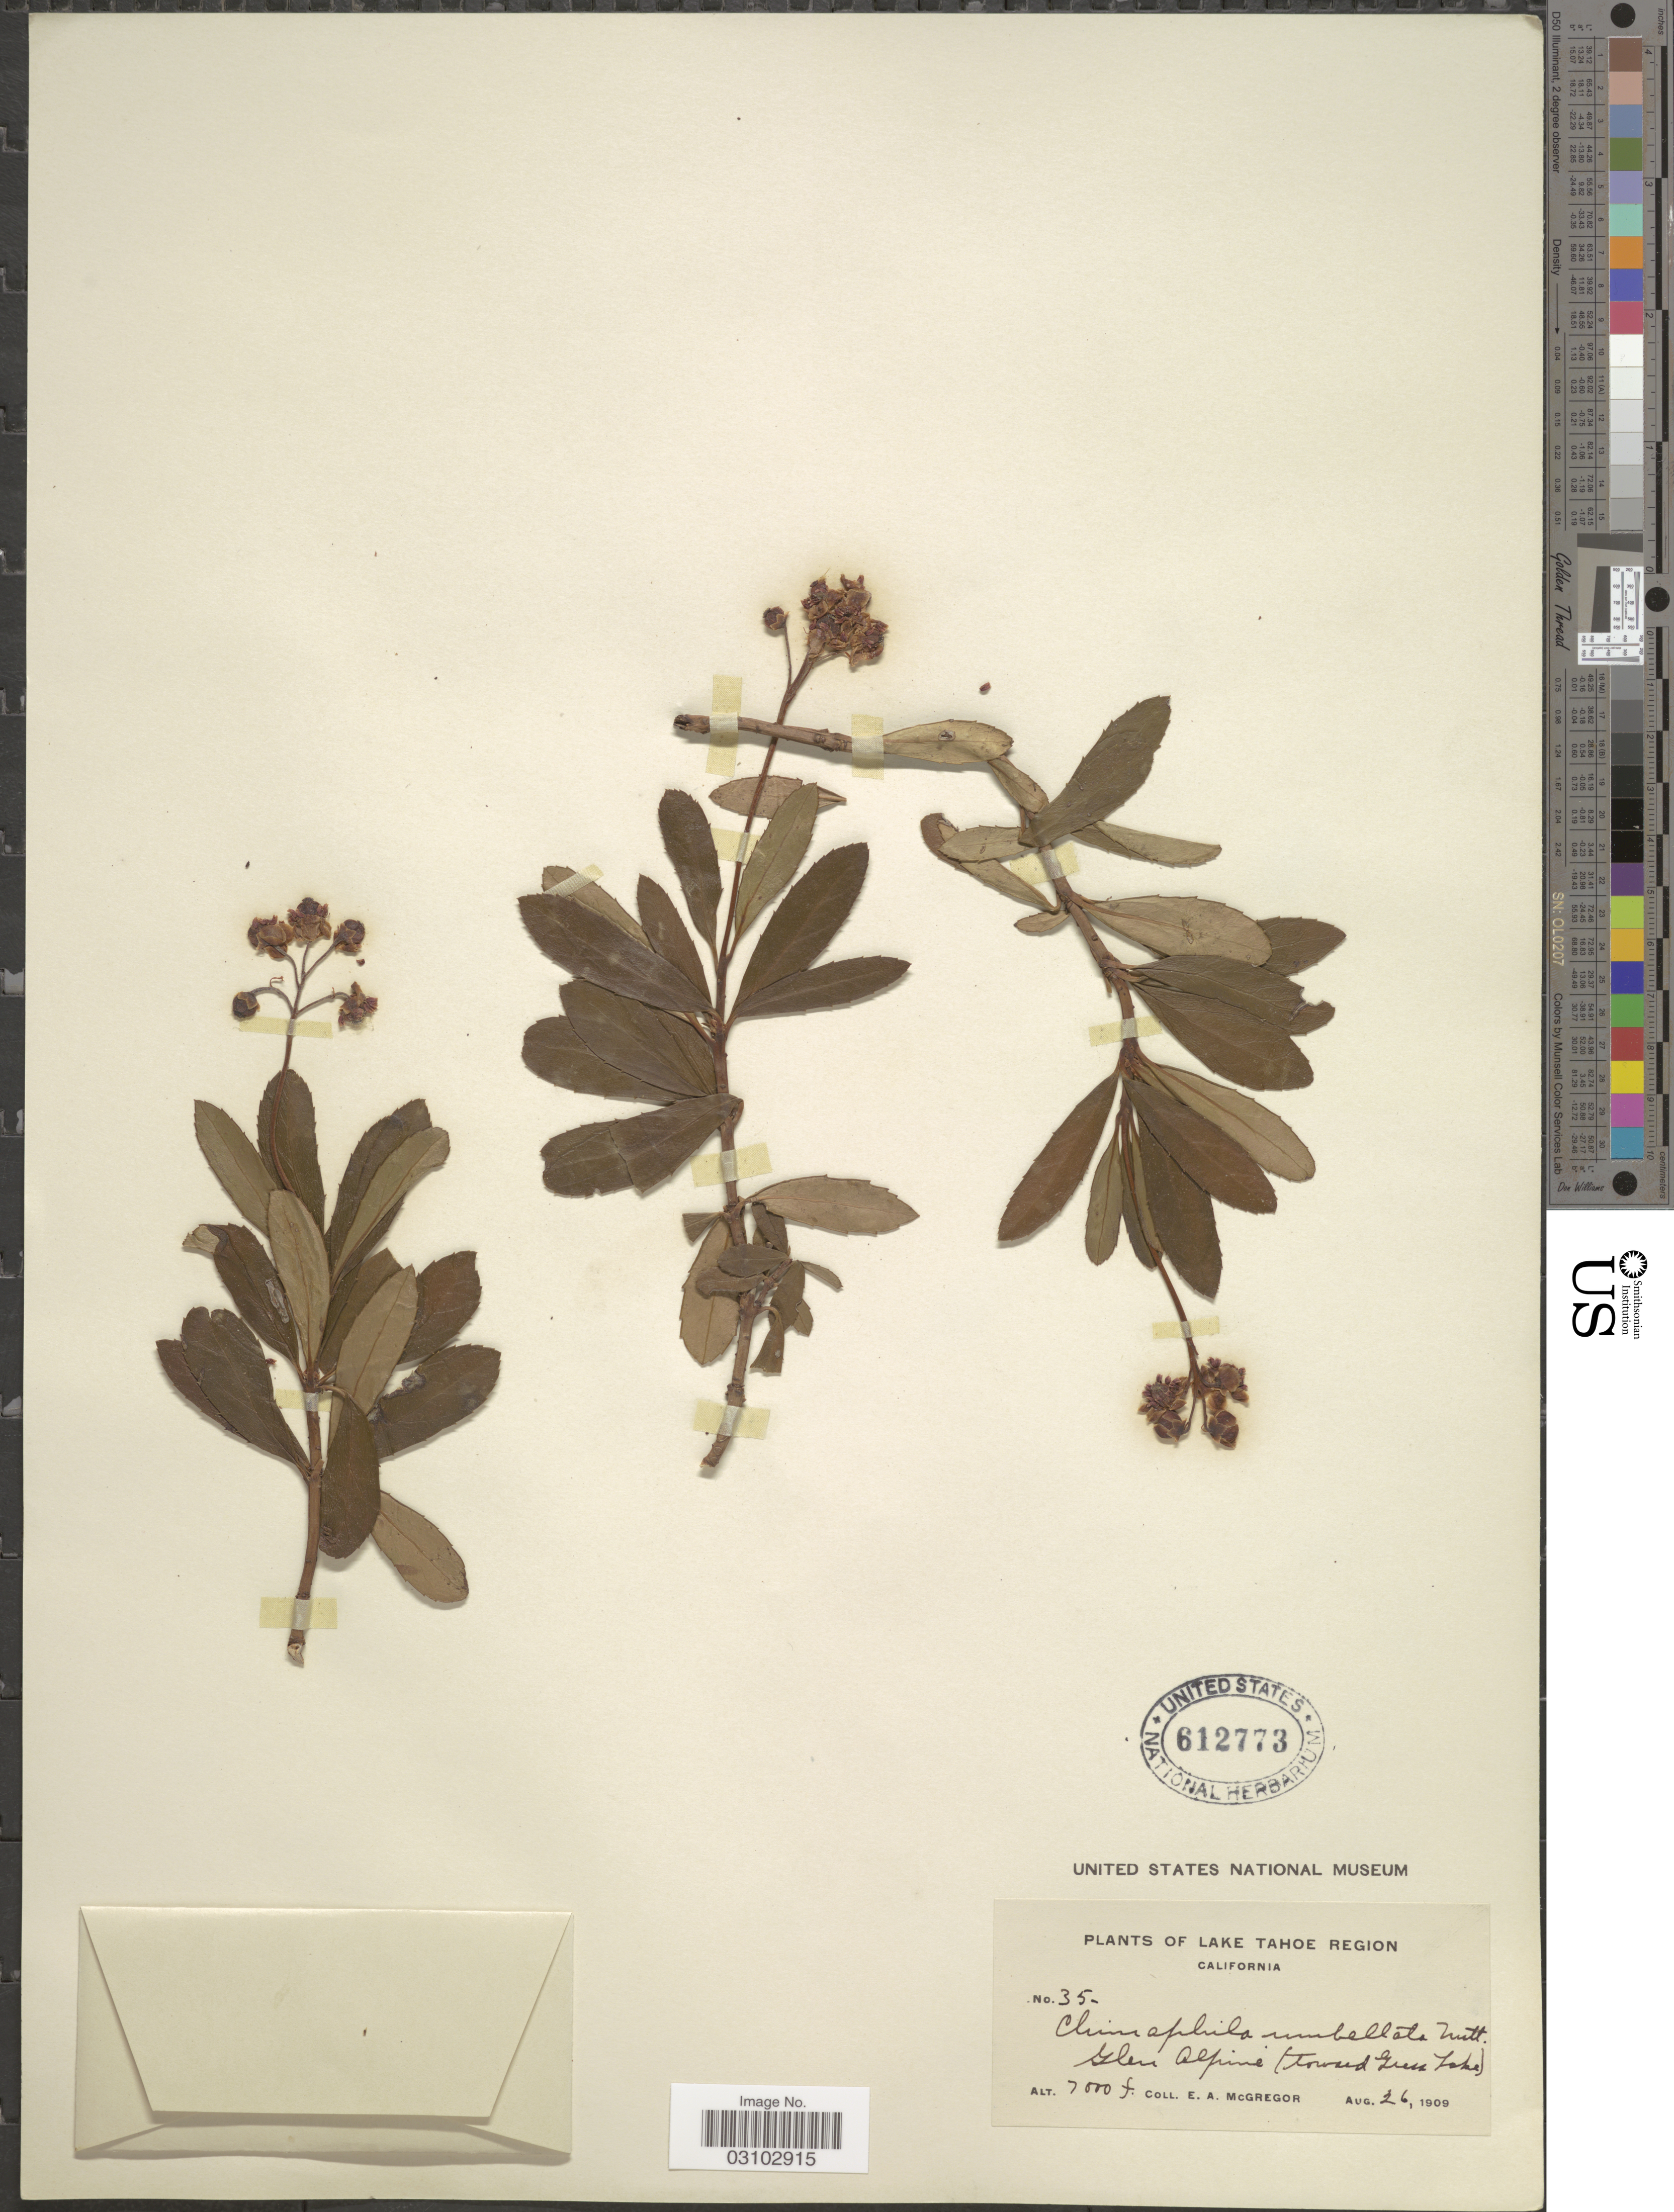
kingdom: Plantae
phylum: Tracheophyta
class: Magnoliopsida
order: Ericales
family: Ericaceae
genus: Chimaphila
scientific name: Chimaphila umbellata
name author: (L.) W.P.C. Barton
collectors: E. A. McGregor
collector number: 35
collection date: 1909-08-26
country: United States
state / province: California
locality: Lake Tahoe Region. Glen Alpine (toward Grass Lake).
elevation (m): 2134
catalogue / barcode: US 612773